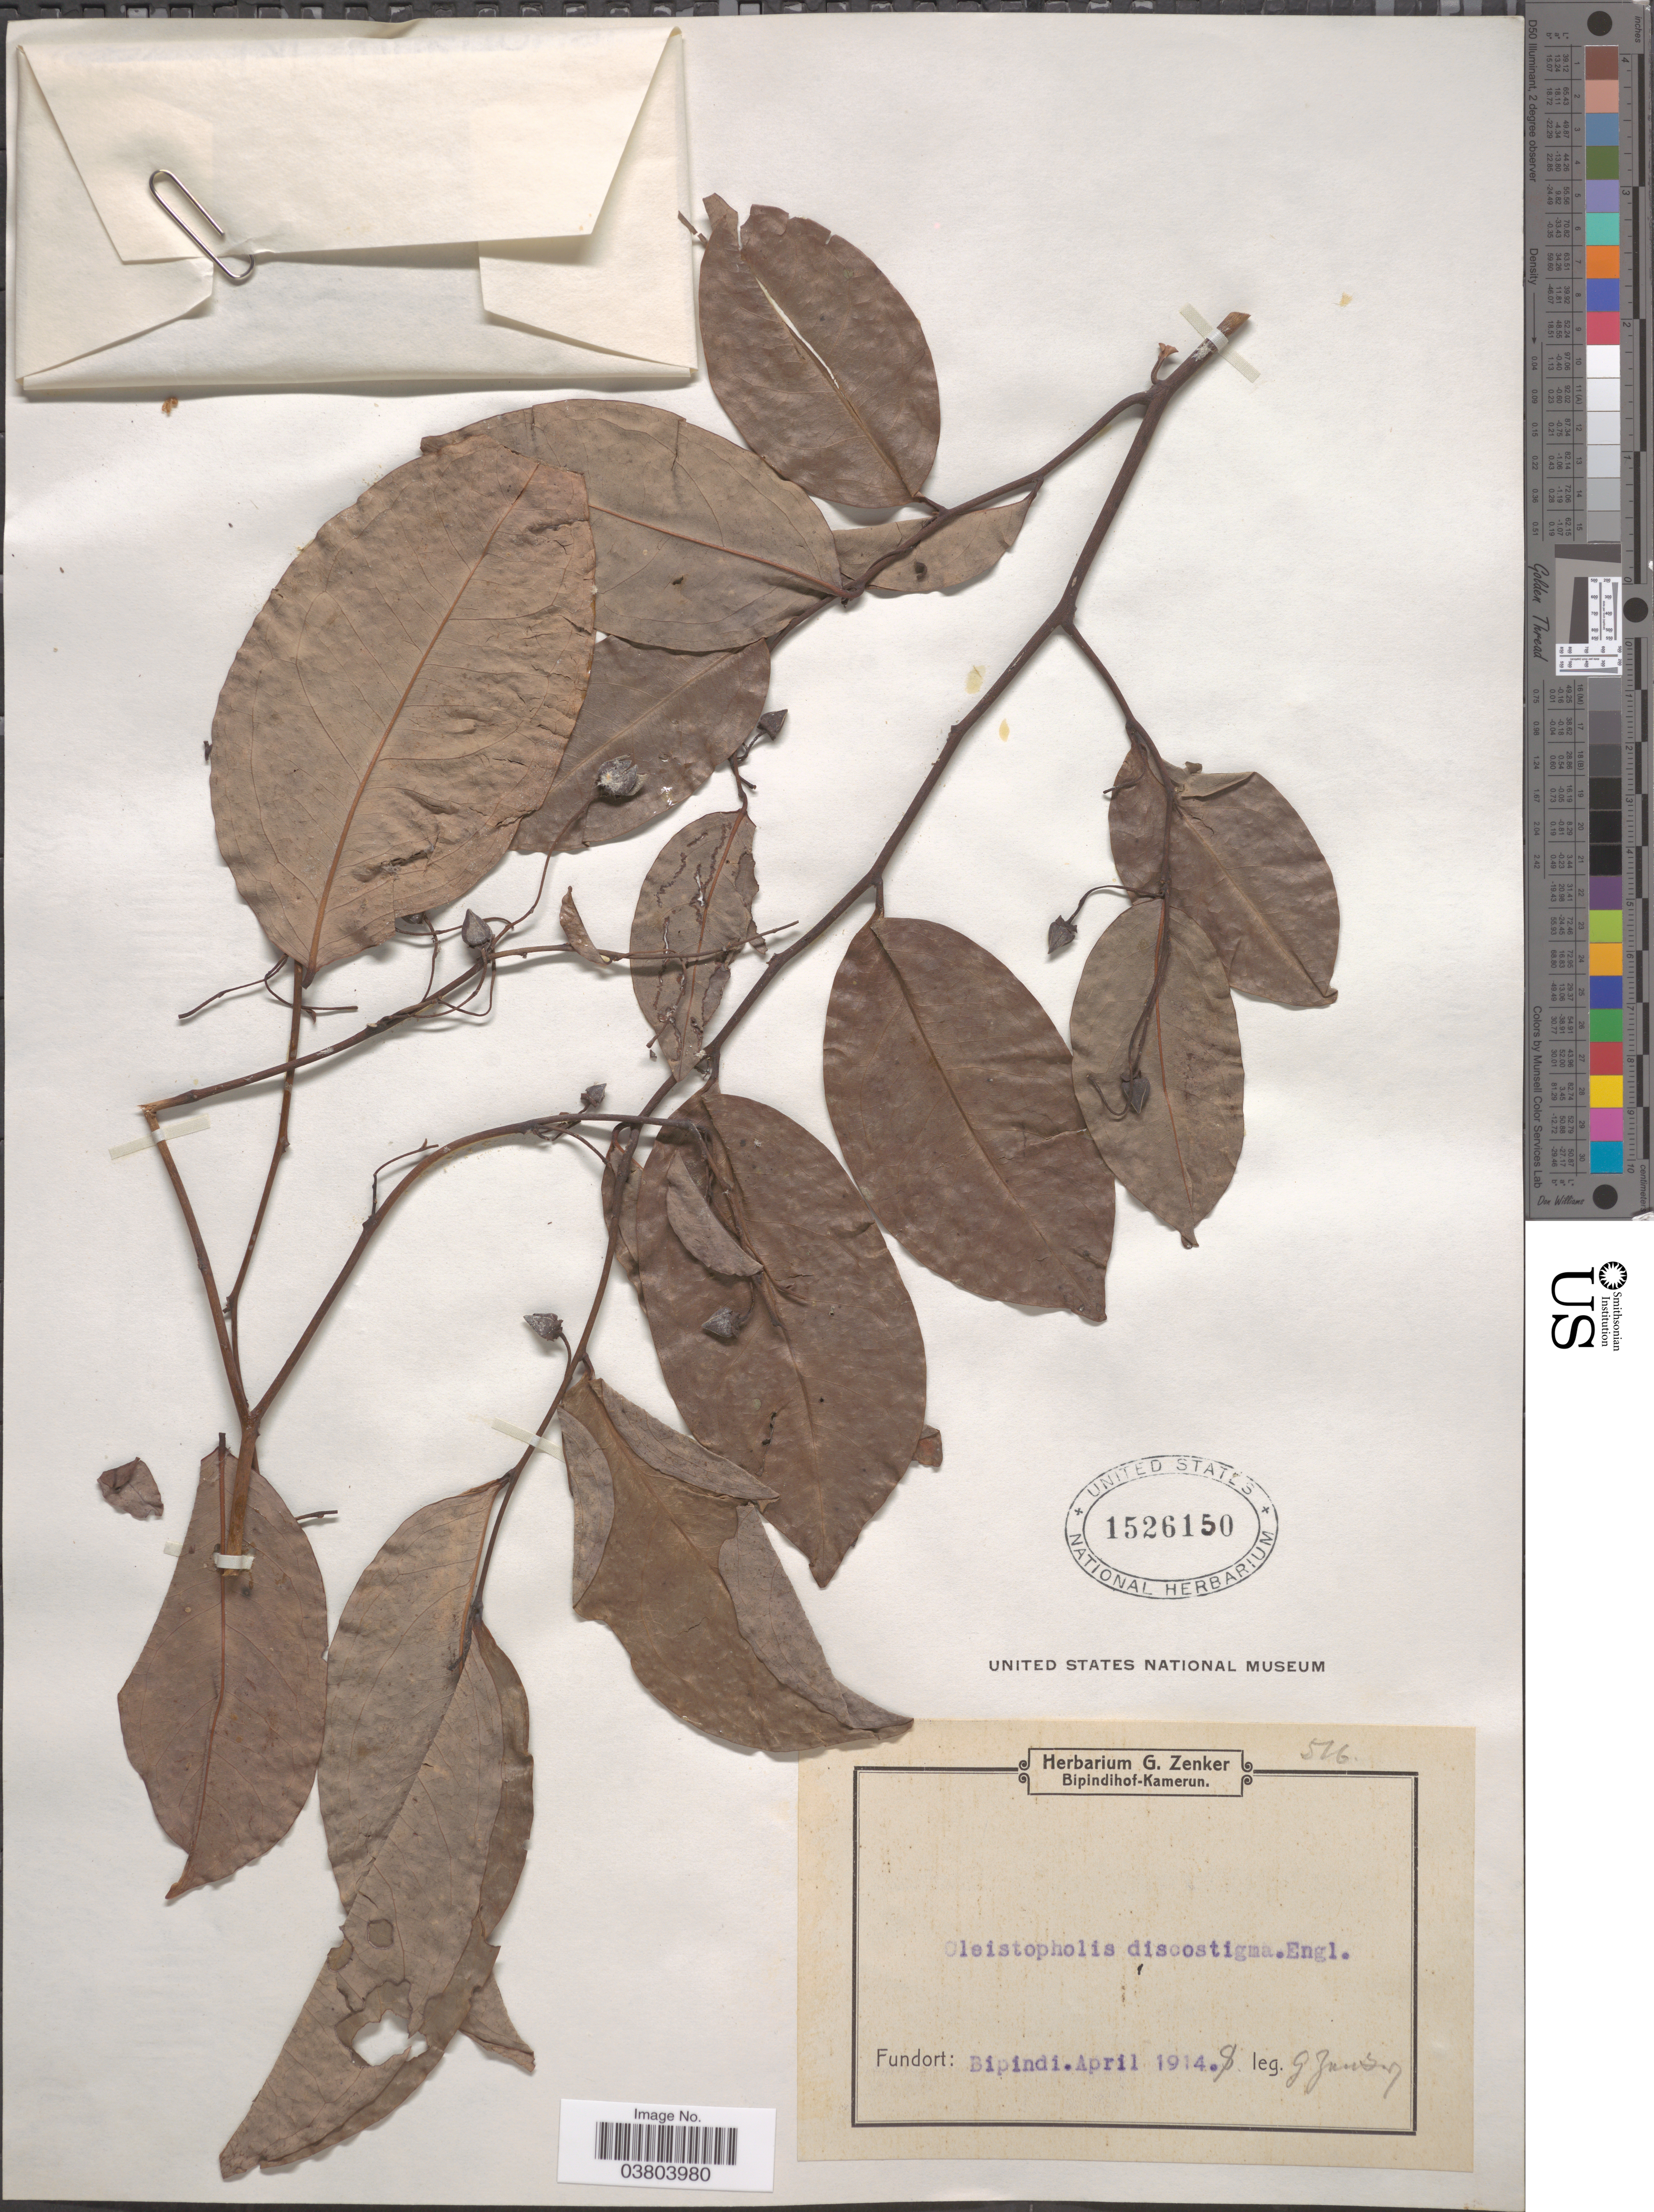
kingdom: Plantae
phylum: Tracheophyta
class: Magnoliopsida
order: Magnoliales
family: Annonaceae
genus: Cleistopholis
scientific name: Cleistopholis discostigma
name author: Diels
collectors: G. A. Zenker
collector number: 516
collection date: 1914-04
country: Cameroon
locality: Bipindi.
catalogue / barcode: US 1526150